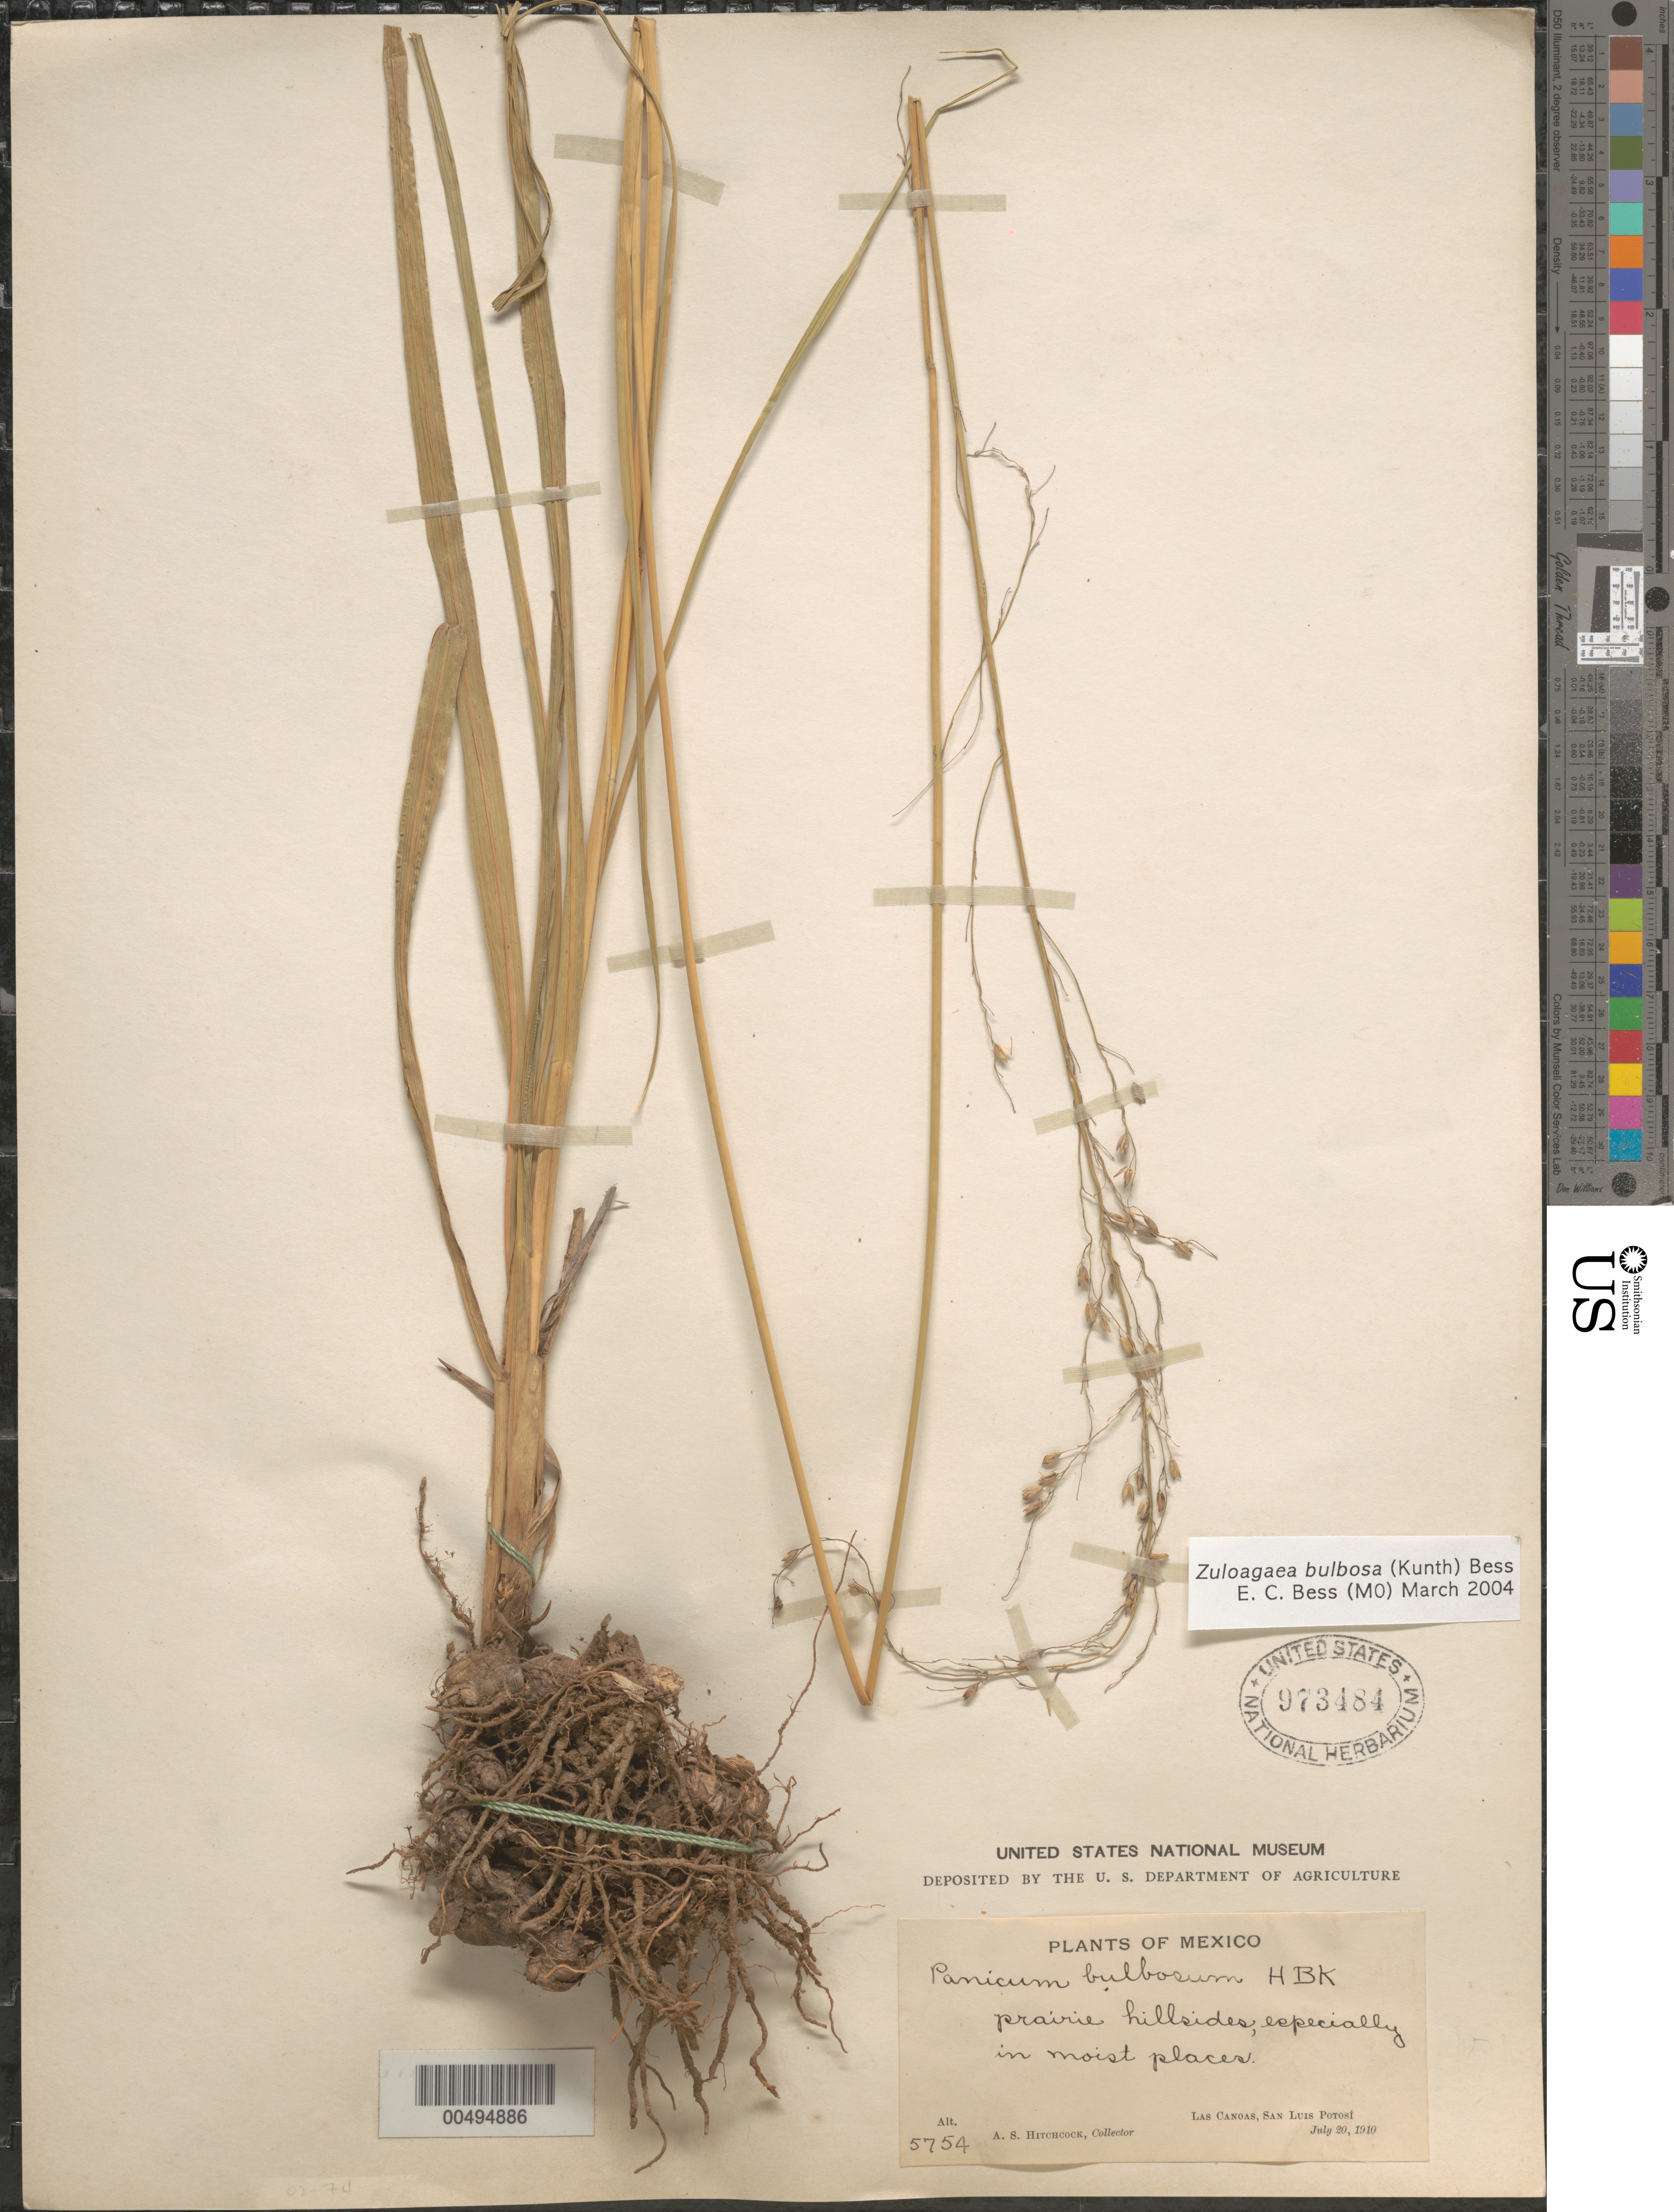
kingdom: Plantae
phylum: Tracheophyta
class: Liliopsida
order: Poales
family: Poaceae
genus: Panicum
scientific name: Panicum bulbosum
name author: Kunth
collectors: A. S. Hitchcock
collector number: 5754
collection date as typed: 20 Jul 1910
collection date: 1910-07-20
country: Mexico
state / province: San Luis Potosi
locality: Las Canoas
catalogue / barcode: US 973484